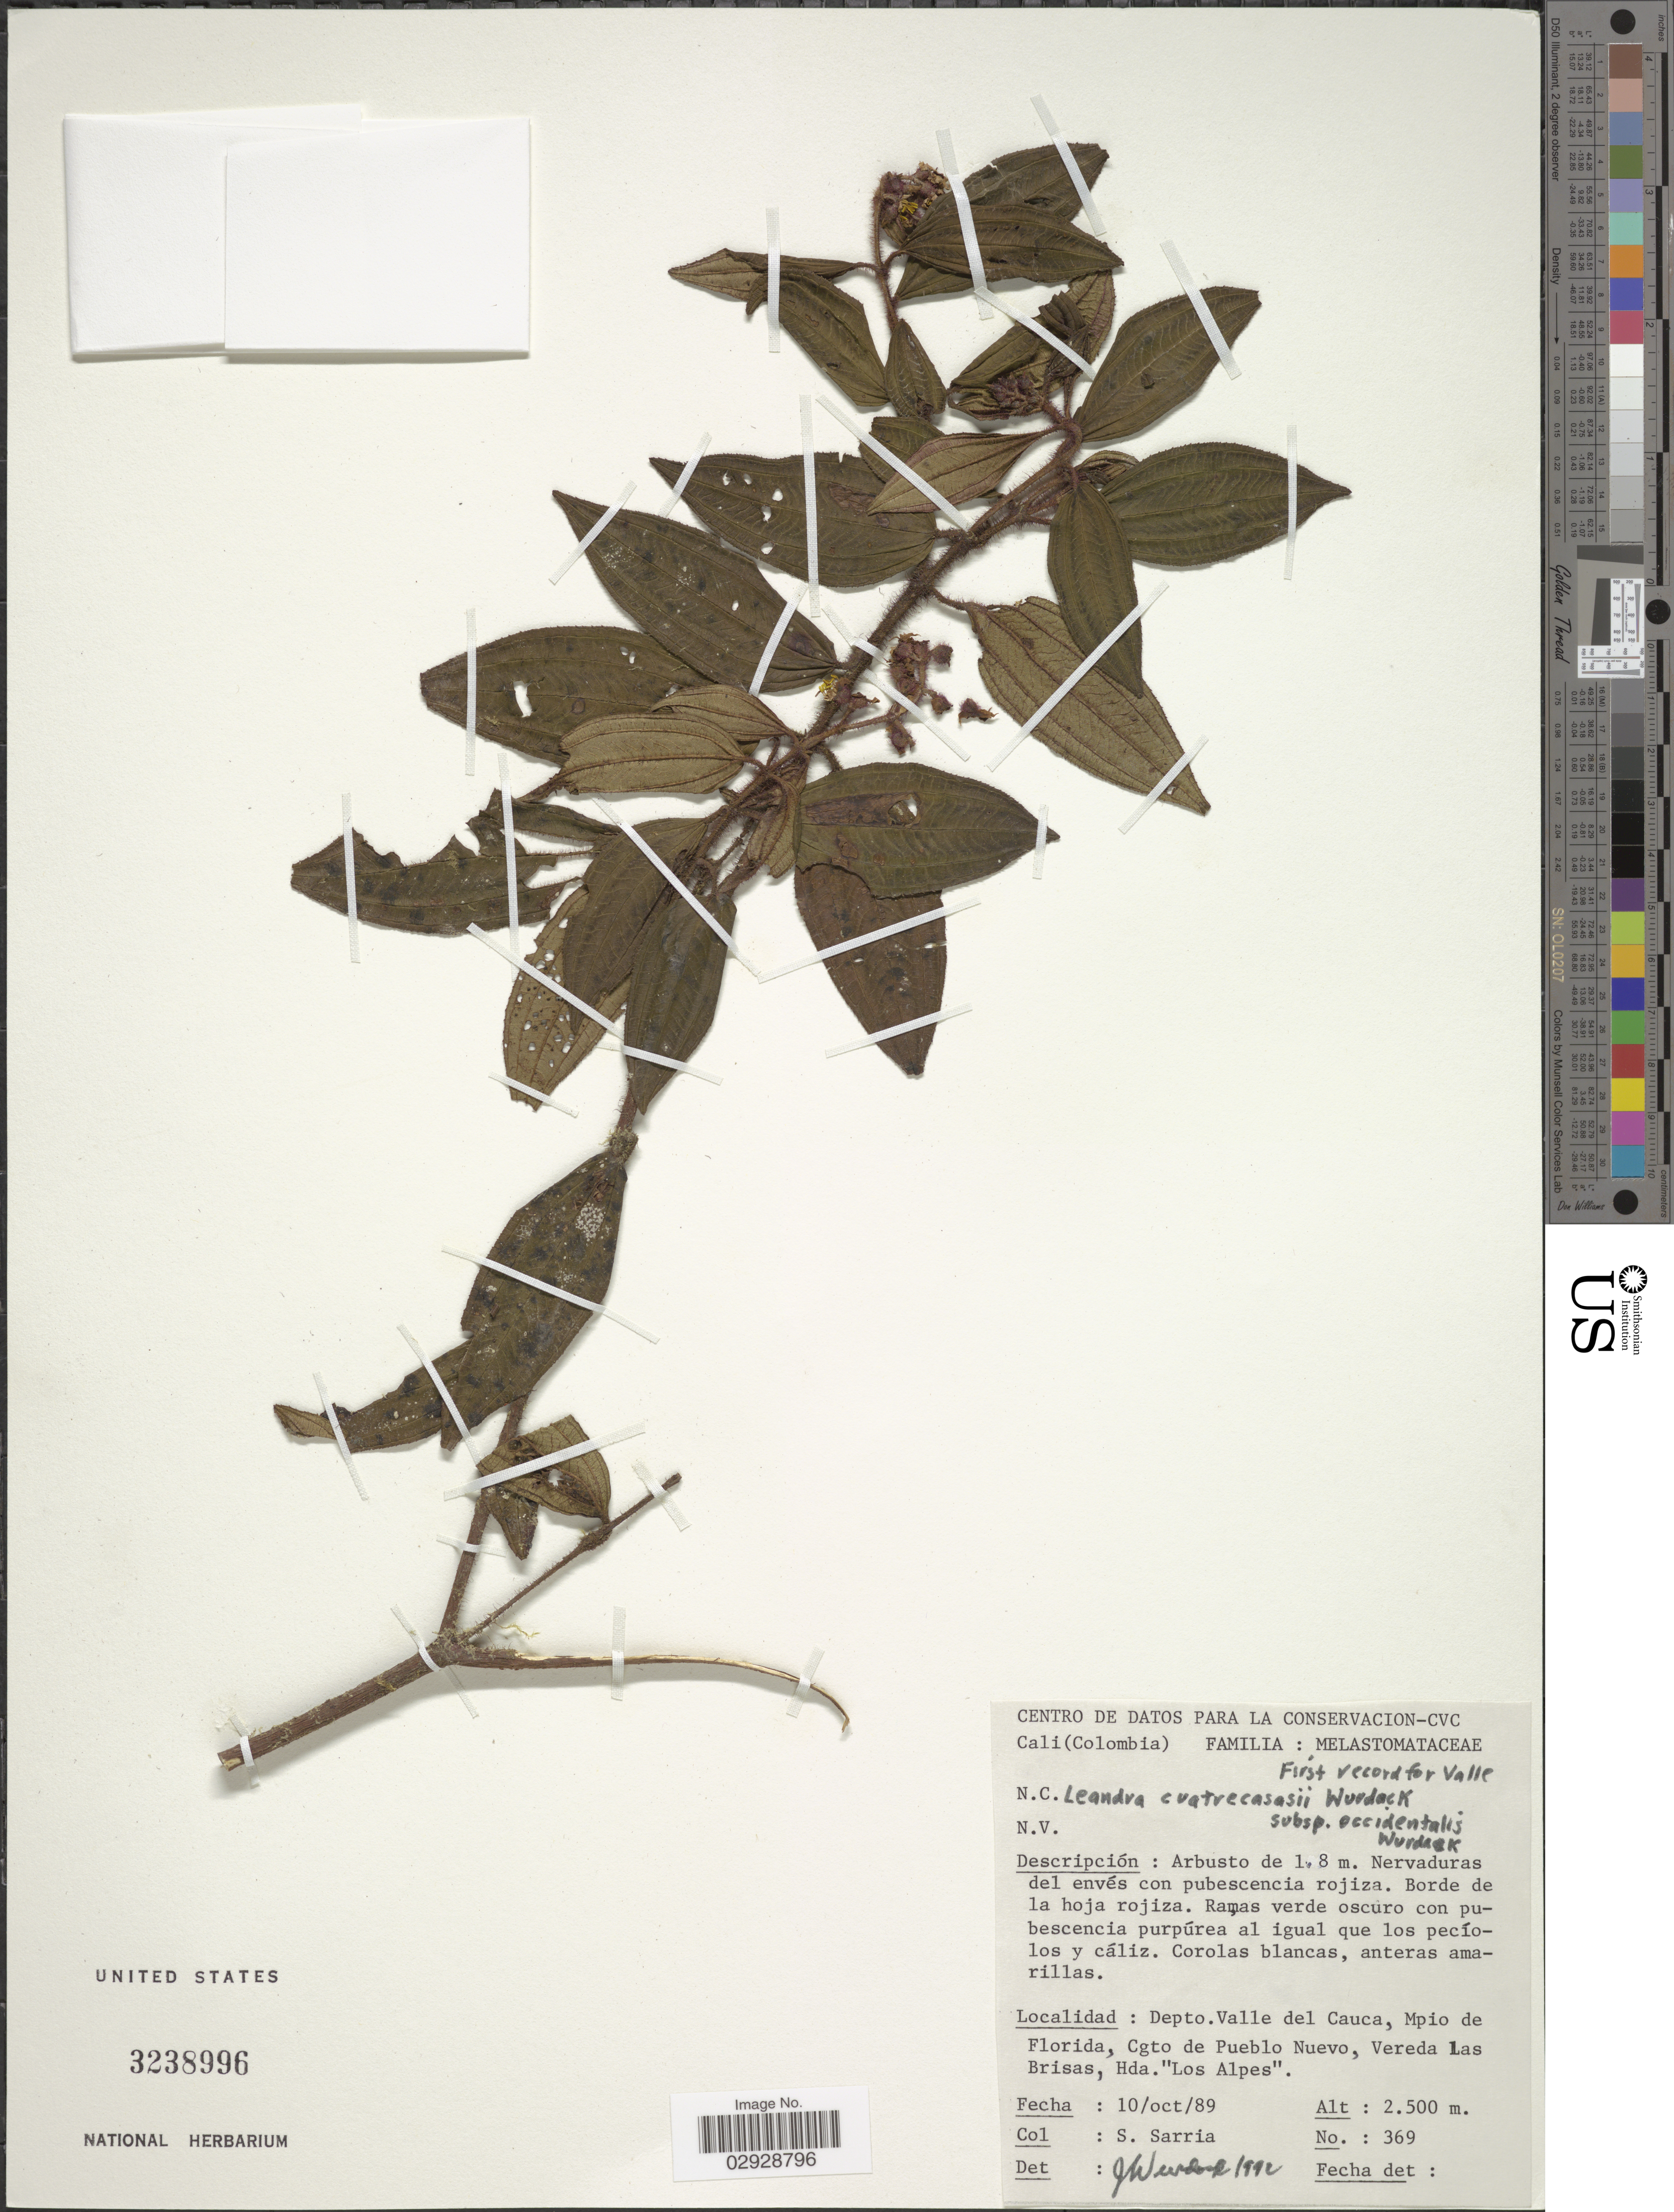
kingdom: Plantae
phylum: Tracheophyta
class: Magnoliopsida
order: Myrtales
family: Melastomataceae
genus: Leandra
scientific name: Leandra cuatrecasasii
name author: Wurdack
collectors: S. Sarria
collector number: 369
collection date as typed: Transcribed d/m/y: 10/10/89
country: Colombia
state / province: Valle del Cauca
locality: Depto. Valle del Cauca. Mpio de Florida, Cgto de Pueblo Nuevo, Vereda Las Brisas, Hda. "Los Alpes".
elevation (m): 2500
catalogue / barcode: US 3238996